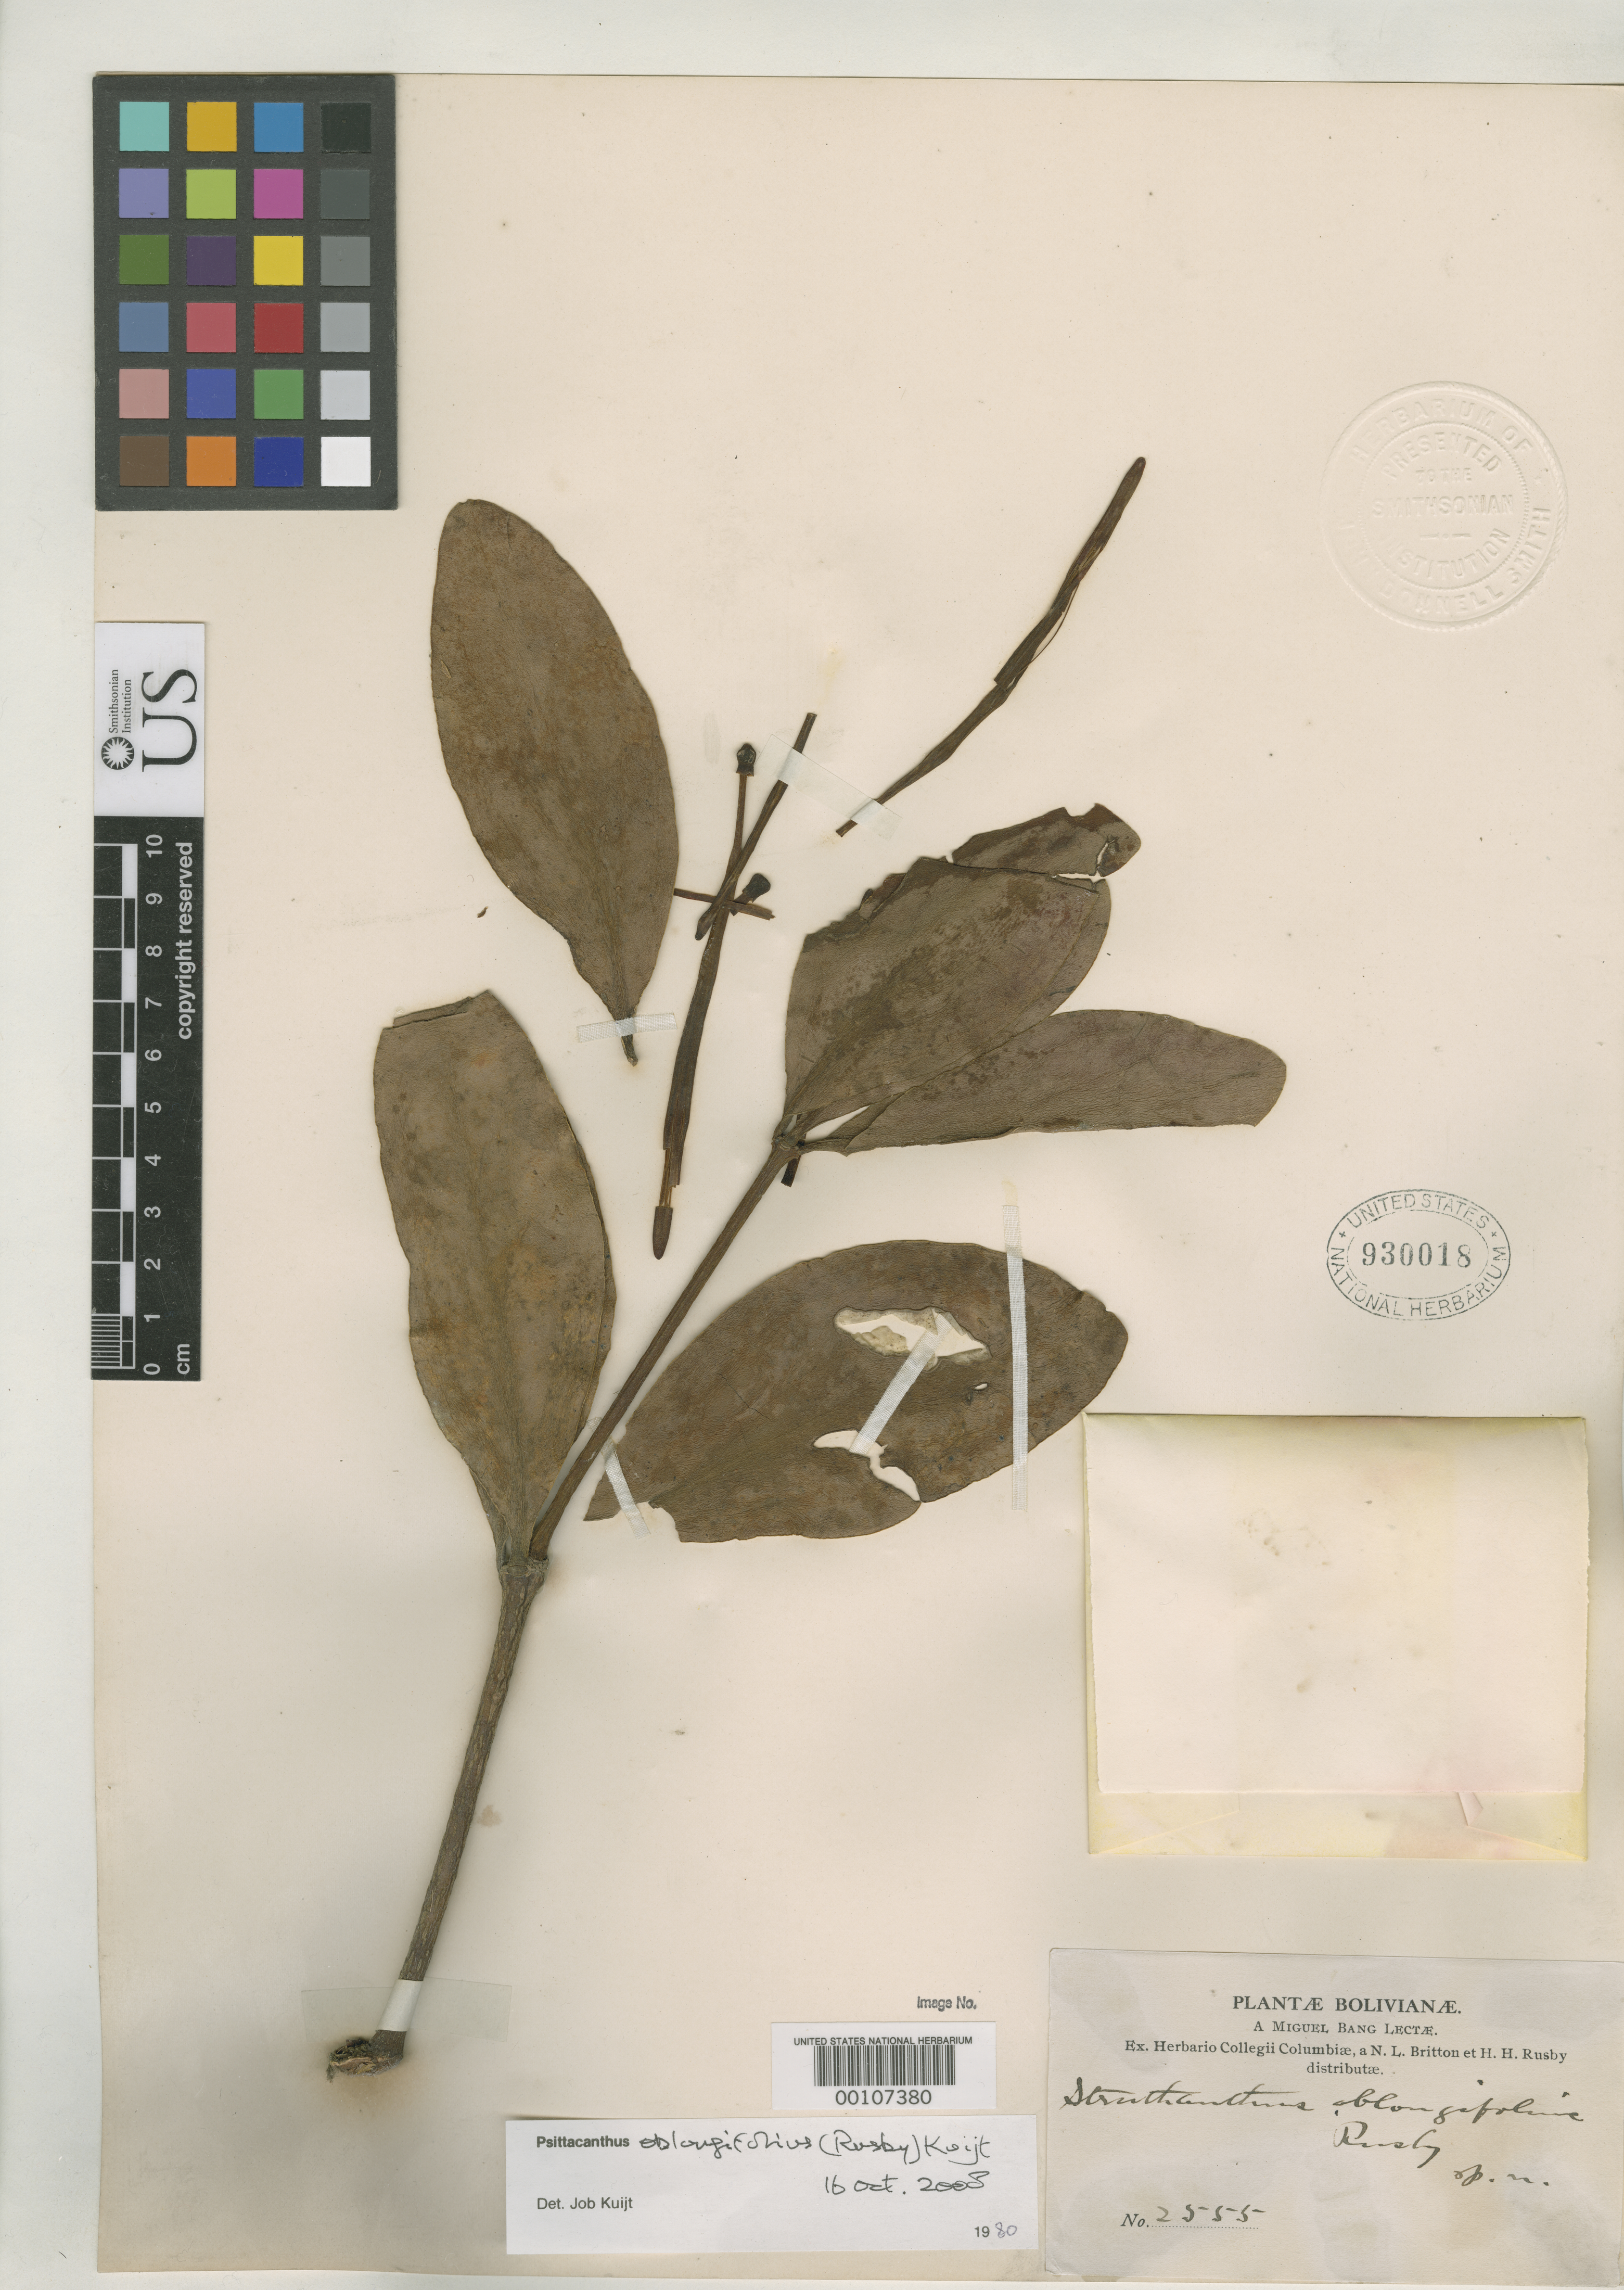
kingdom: Plantae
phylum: Tracheophyta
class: Magnoliopsida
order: Santalales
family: Loranthaceae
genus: Struthanthus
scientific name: Struthanthus oblongifolius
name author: Rusby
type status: Isotype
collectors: M. Bang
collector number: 2555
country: Bolivia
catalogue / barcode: US 930018